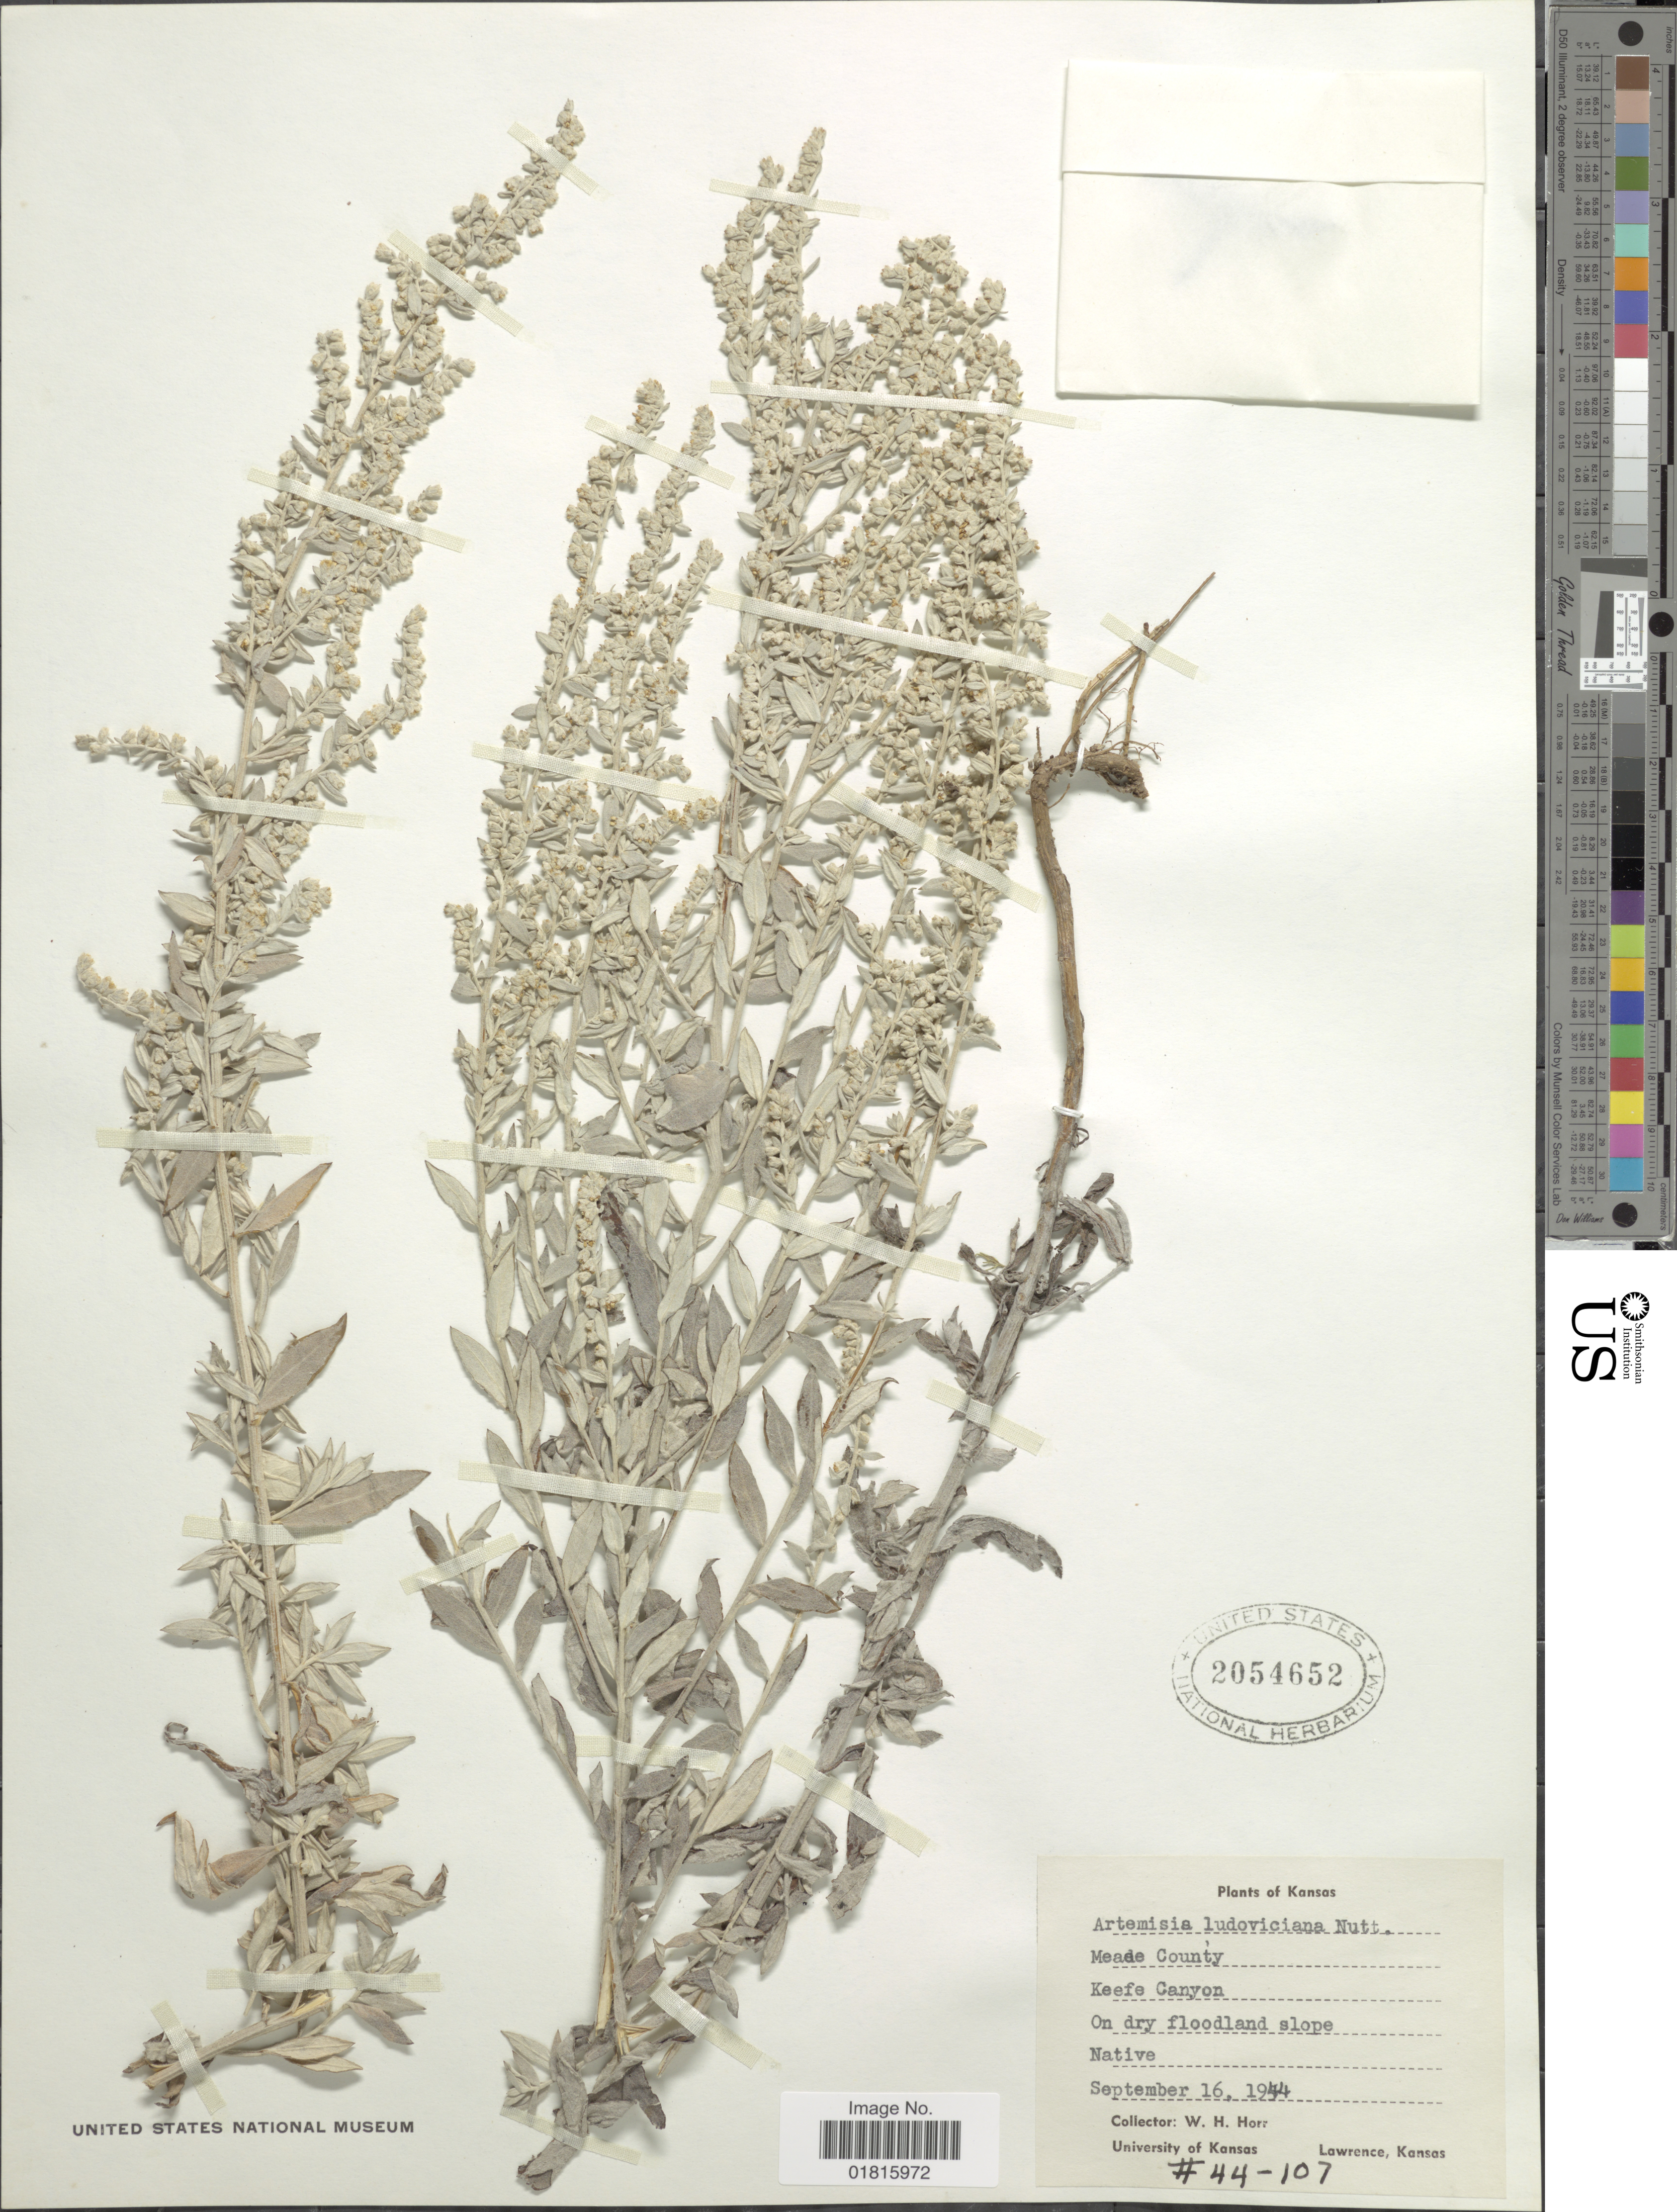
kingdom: Plantae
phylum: Tracheophyta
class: Magnoliopsida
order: Asterales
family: Asteraceae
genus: Artemisia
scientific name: Artemisia ludoviciana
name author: Nutt.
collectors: W. H. Horr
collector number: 44-107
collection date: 1944-09-16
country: United States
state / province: Kansas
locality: Meade County, Keefe Canyon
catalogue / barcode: US 2054652